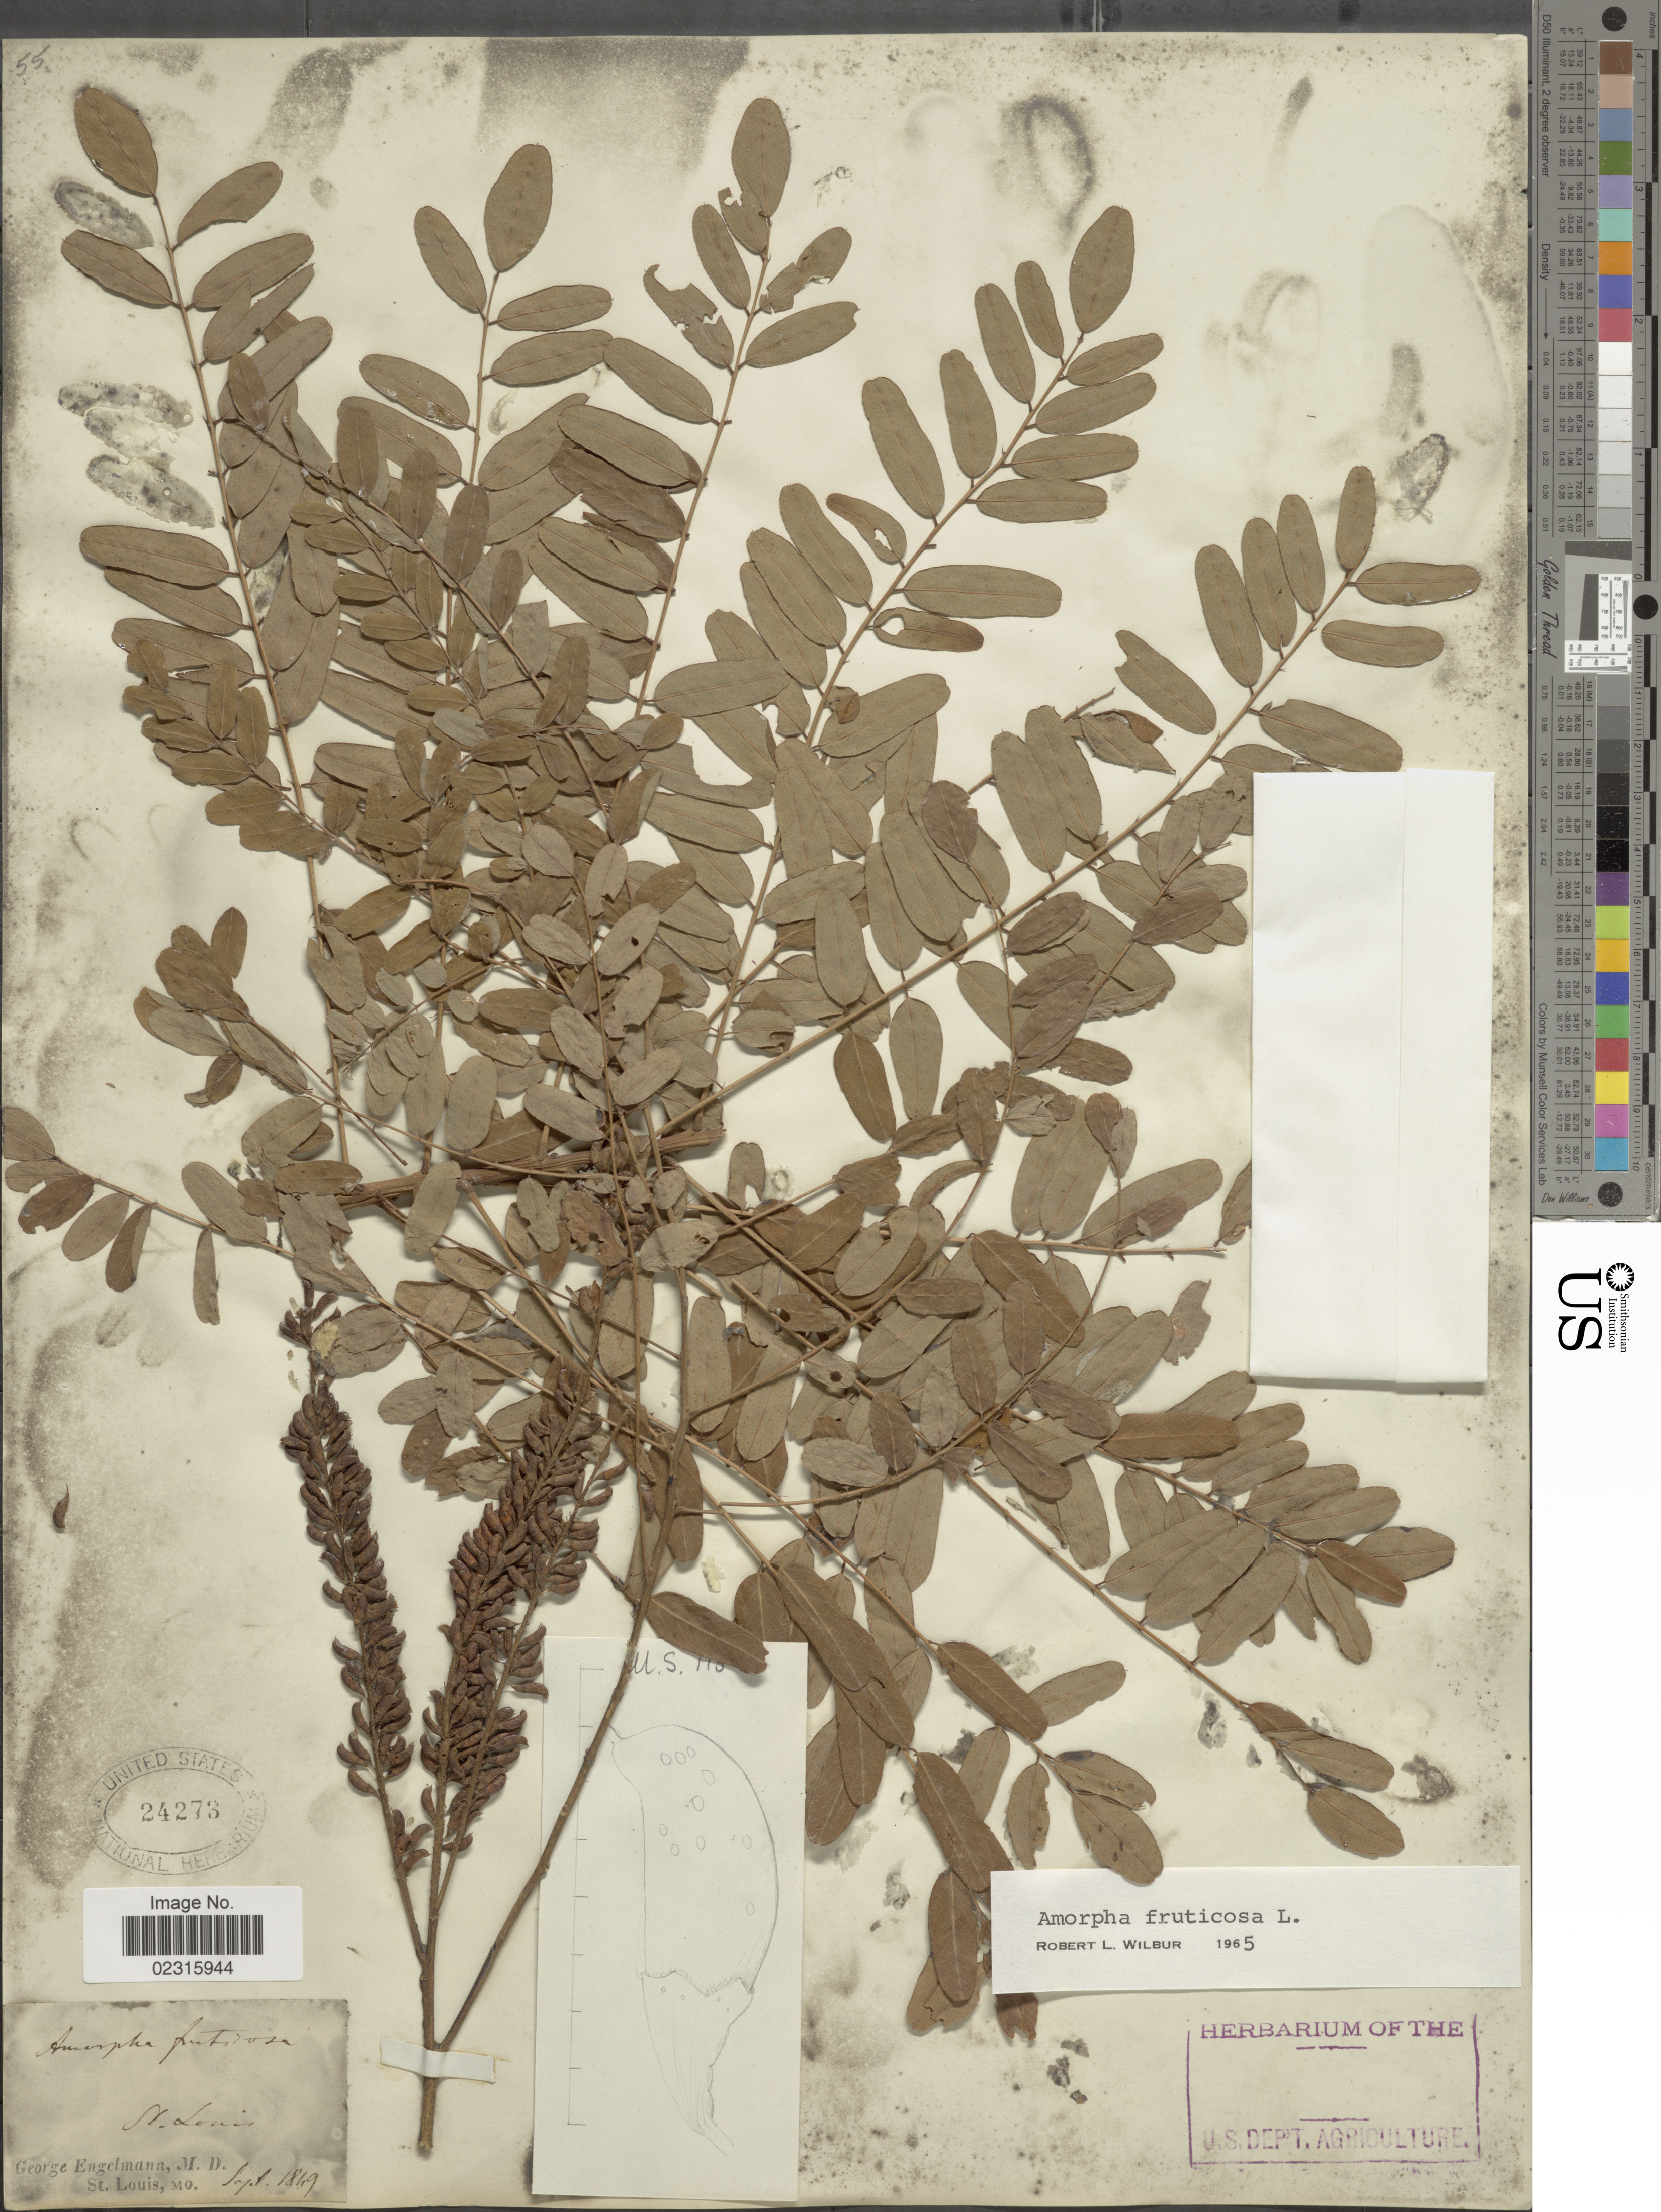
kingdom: Plantae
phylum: Tracheophyta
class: Magnoliopsida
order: Fabales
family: Fabaceae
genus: Amorpha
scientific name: Amorpha fruticosa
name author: L.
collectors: G. Engelmann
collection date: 1849-09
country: United States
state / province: Missouri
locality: St. Louis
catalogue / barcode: US 24273